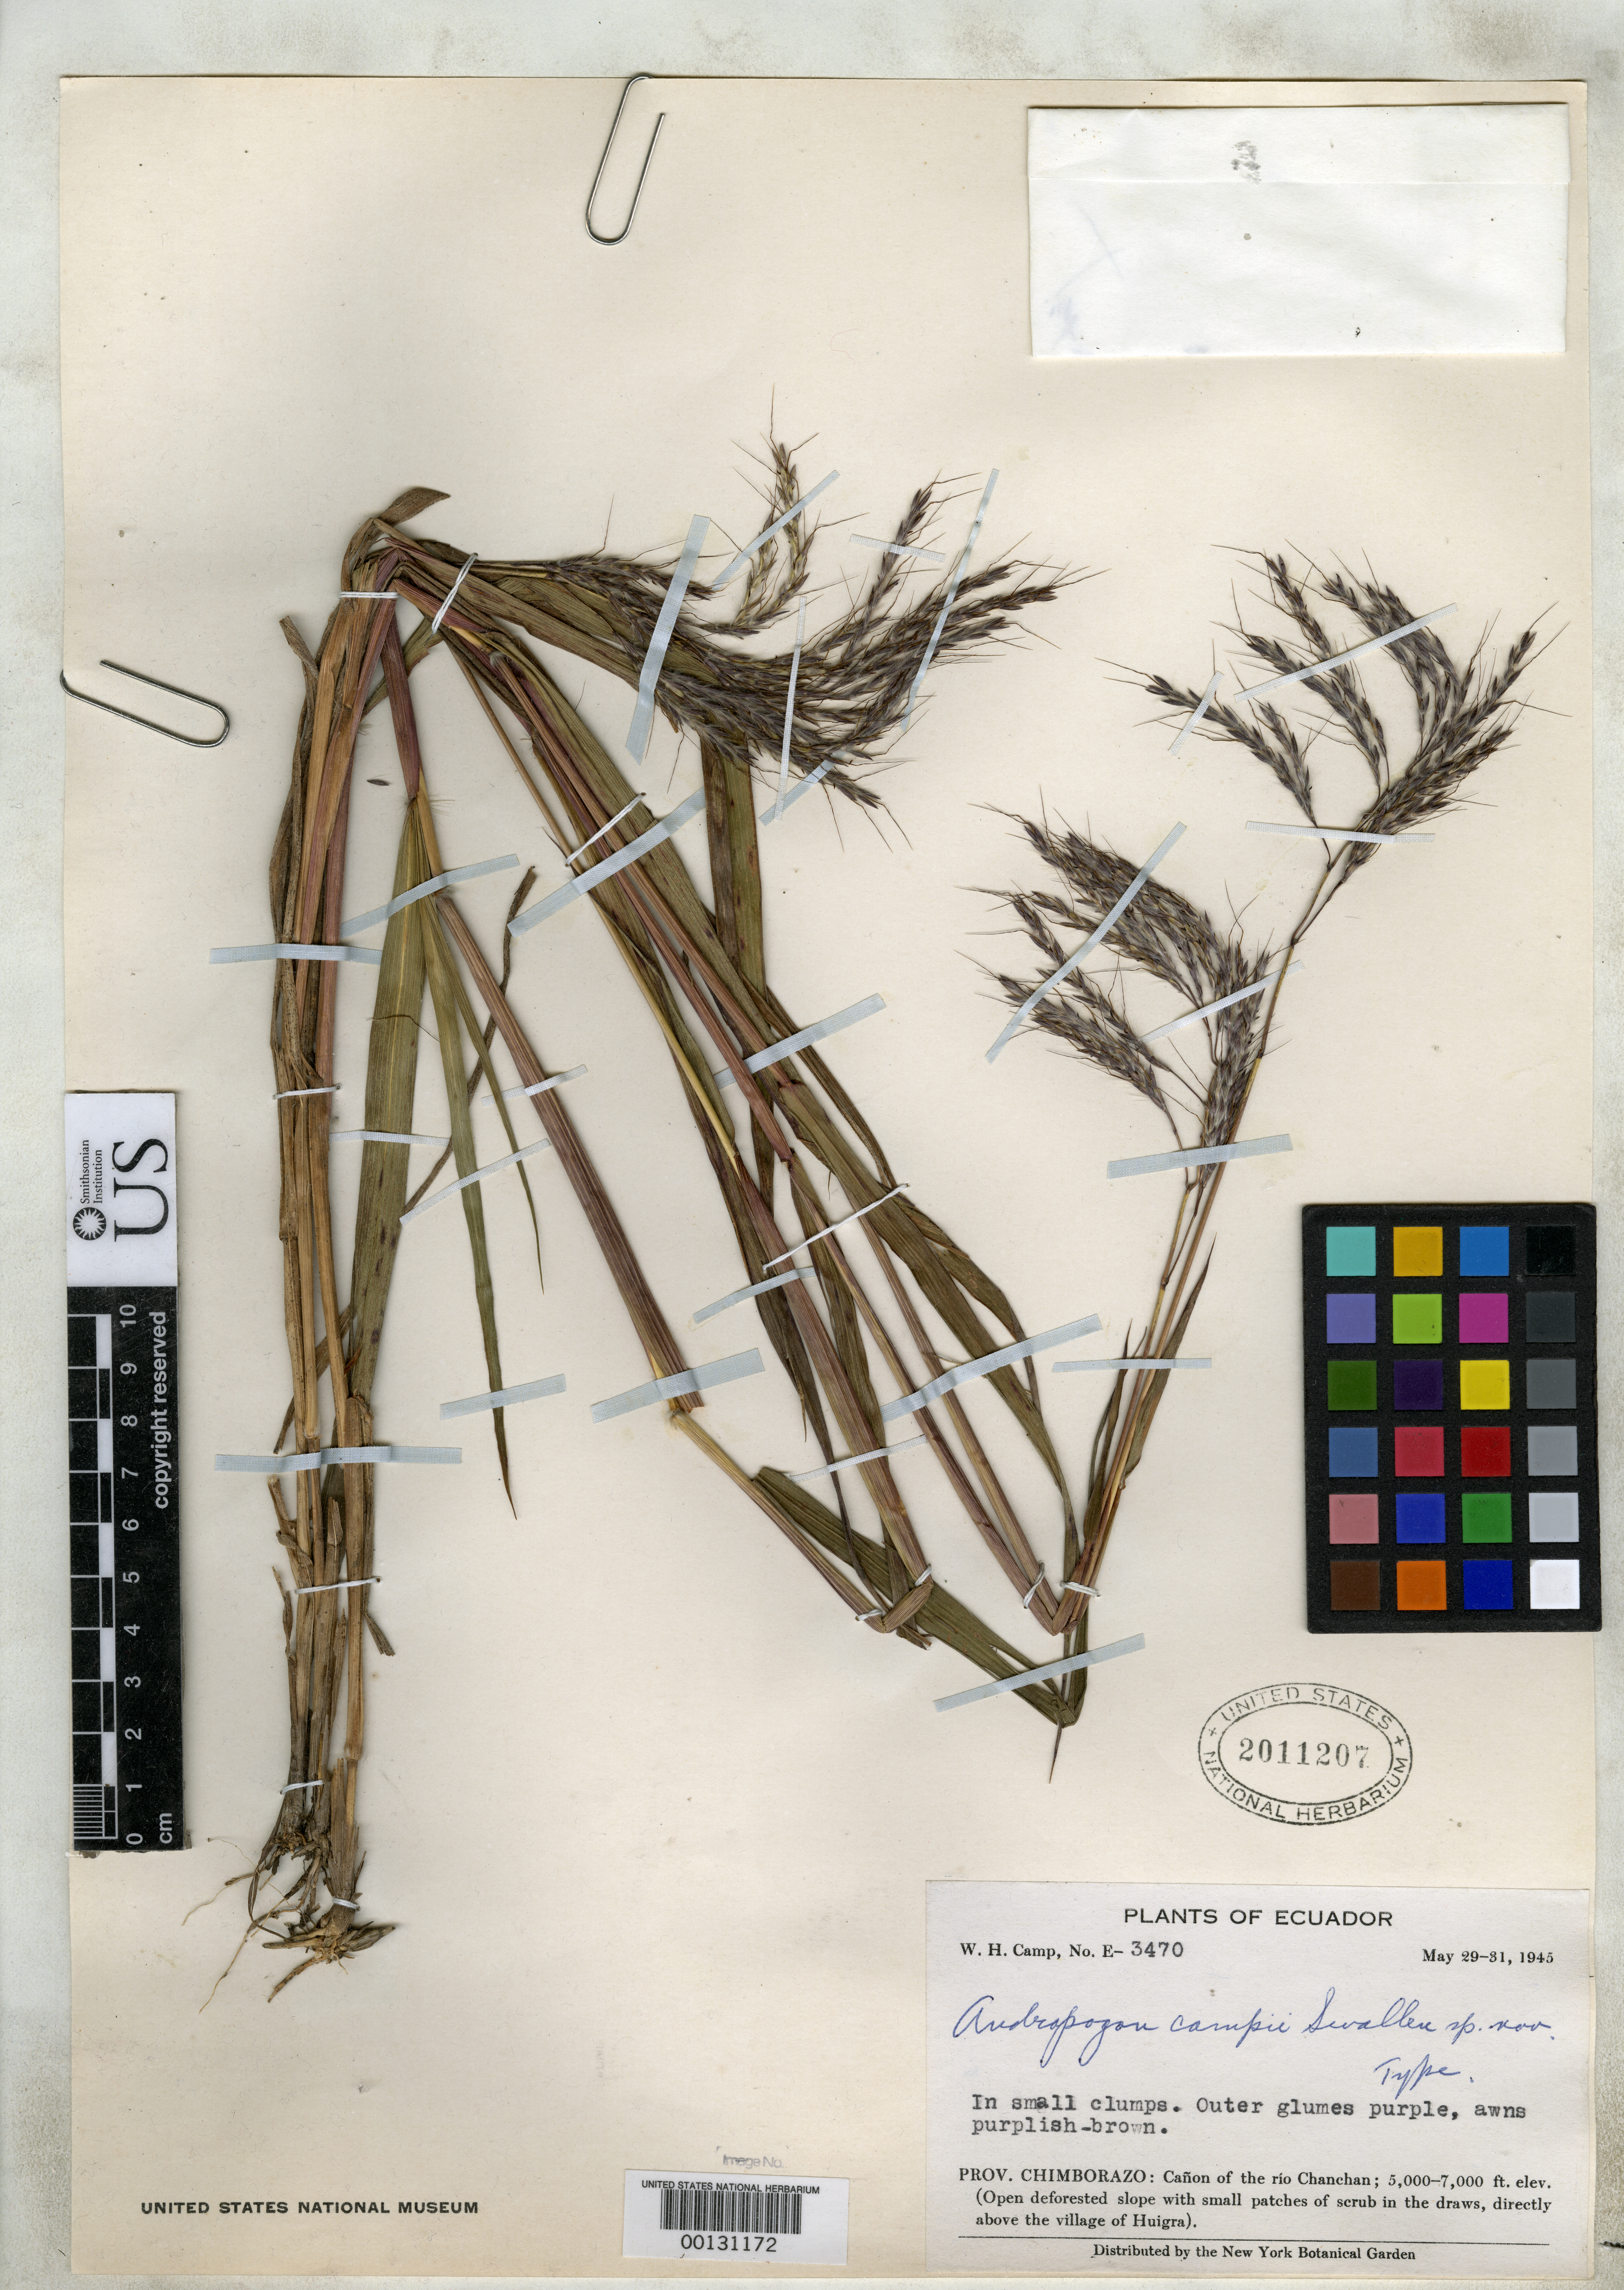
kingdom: Plantae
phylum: Tracheophyta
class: Liliopsida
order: Poales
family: Poaceae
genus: Andropogon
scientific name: Andropogon campii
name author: Swallen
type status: Holotype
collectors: W. H. Camp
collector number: E 3470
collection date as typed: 29 May 1945 to 31 May 1945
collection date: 1945-05-29/1945-05-31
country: Ecuador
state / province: Chimborazo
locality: Canyon of Rio Chanchan above Village of Huigra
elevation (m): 1524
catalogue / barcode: US 2011207